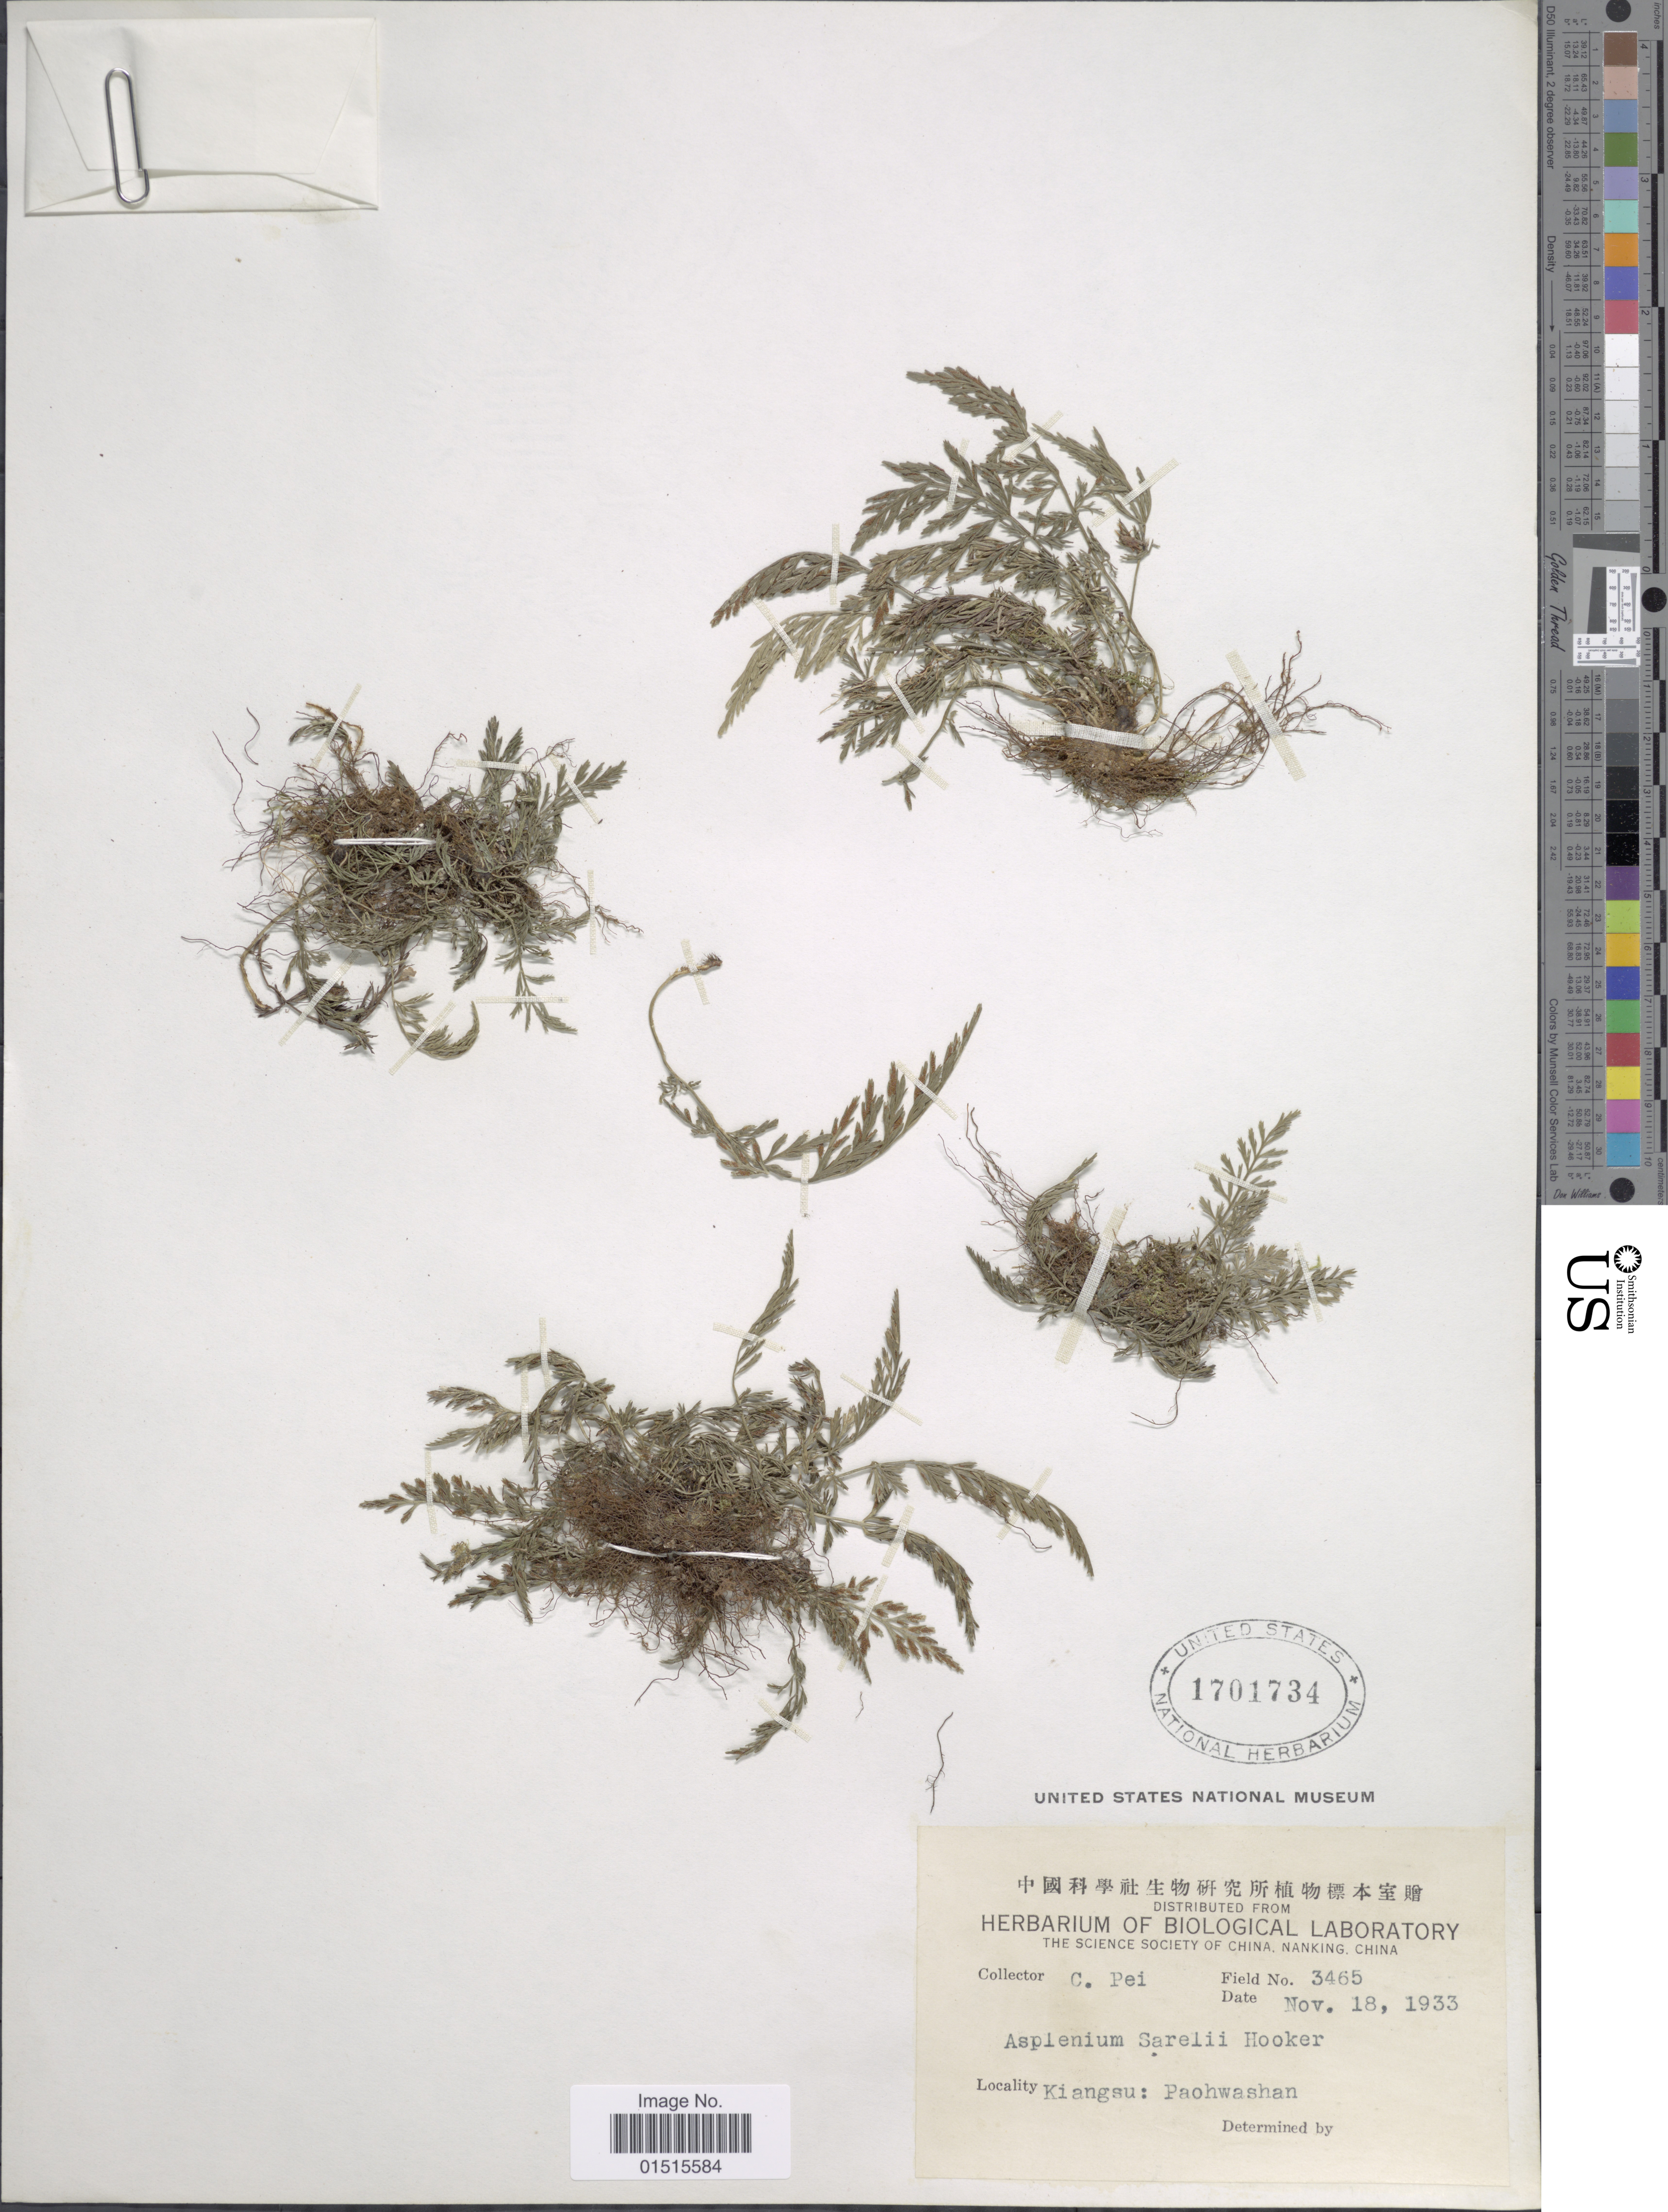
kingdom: Plantae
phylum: Tracheophyta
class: Polypodiopsida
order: Polypodiales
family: Aspleniaceae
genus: Asplenium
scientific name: Asplenium sarelii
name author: Hook.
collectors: C. P'ei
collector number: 3465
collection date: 1933-11-18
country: China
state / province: Jiangsu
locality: Nanking, Kiangsu:Poahwashan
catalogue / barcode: US 1701734